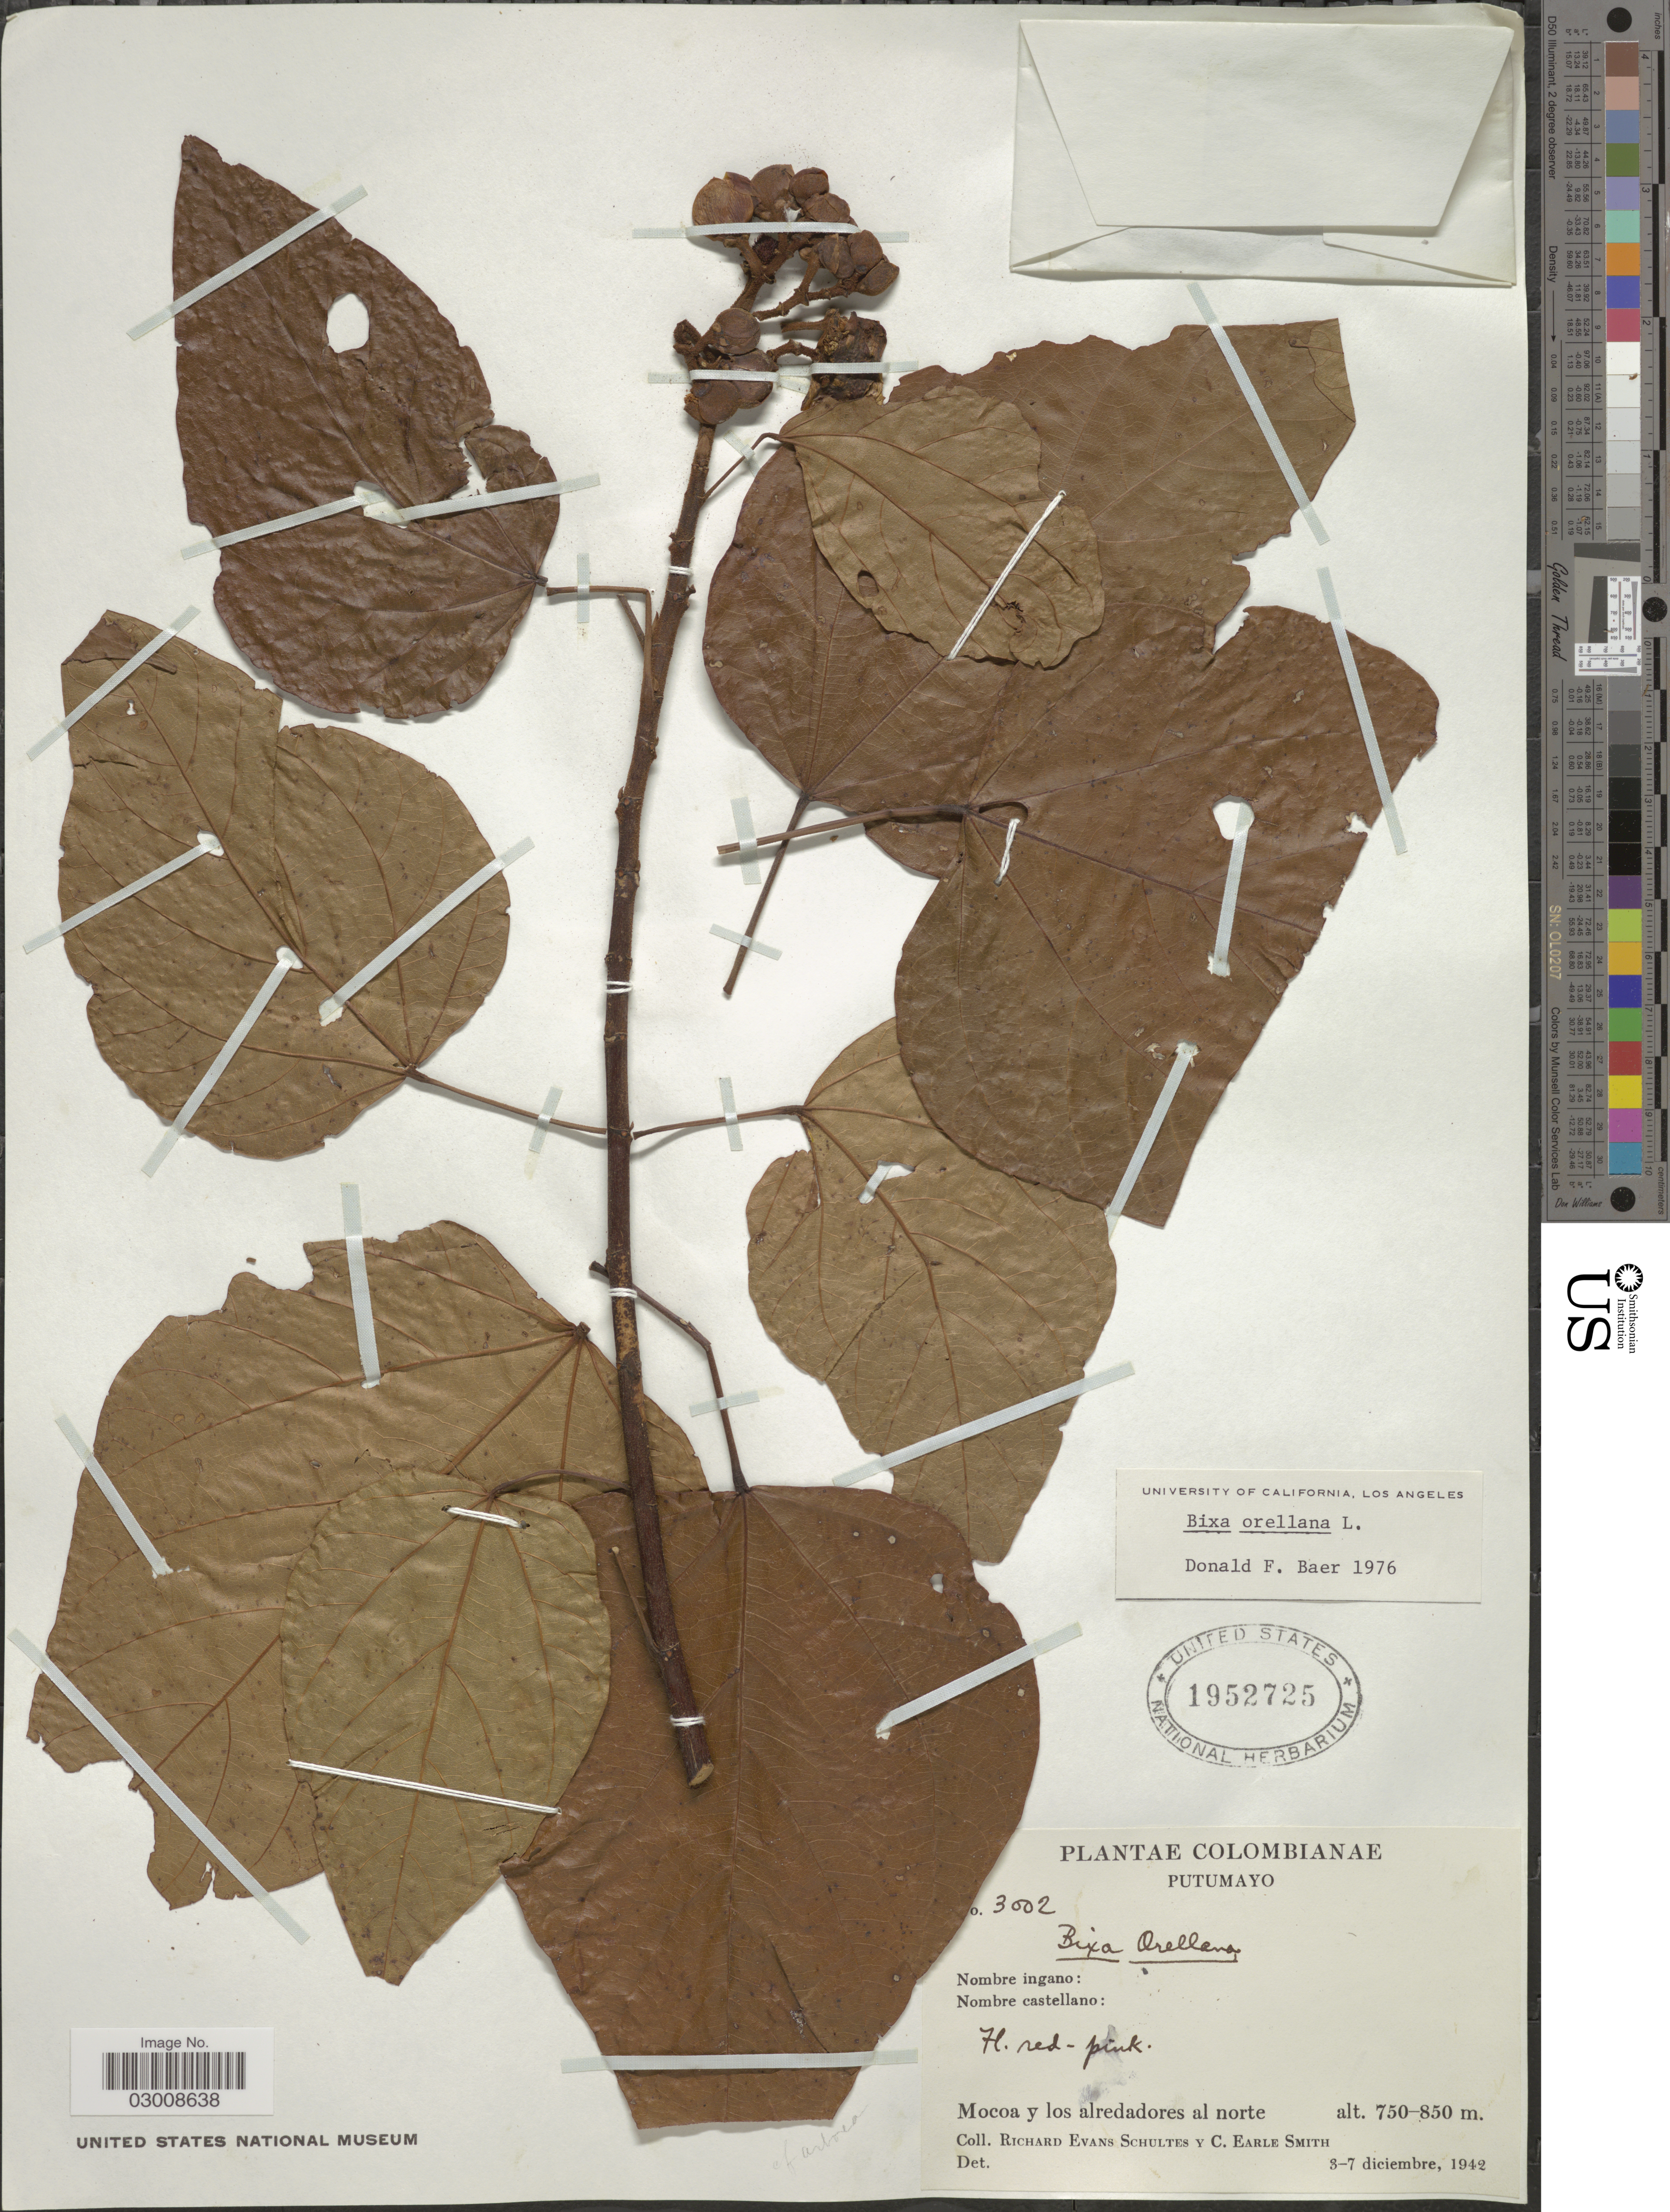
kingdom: Plantae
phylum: Tracheophyta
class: Magnoliopsida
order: Malvales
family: Bixaceae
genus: Bixa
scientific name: Bixa orellana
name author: L.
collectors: R. E. Schultes & C. E. Smith Jr.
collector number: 3002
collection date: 1942-12-03/1942-12-07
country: Colombia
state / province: Putumayo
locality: Mocoa y los alrededores al norte.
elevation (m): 750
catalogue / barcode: US 1952725